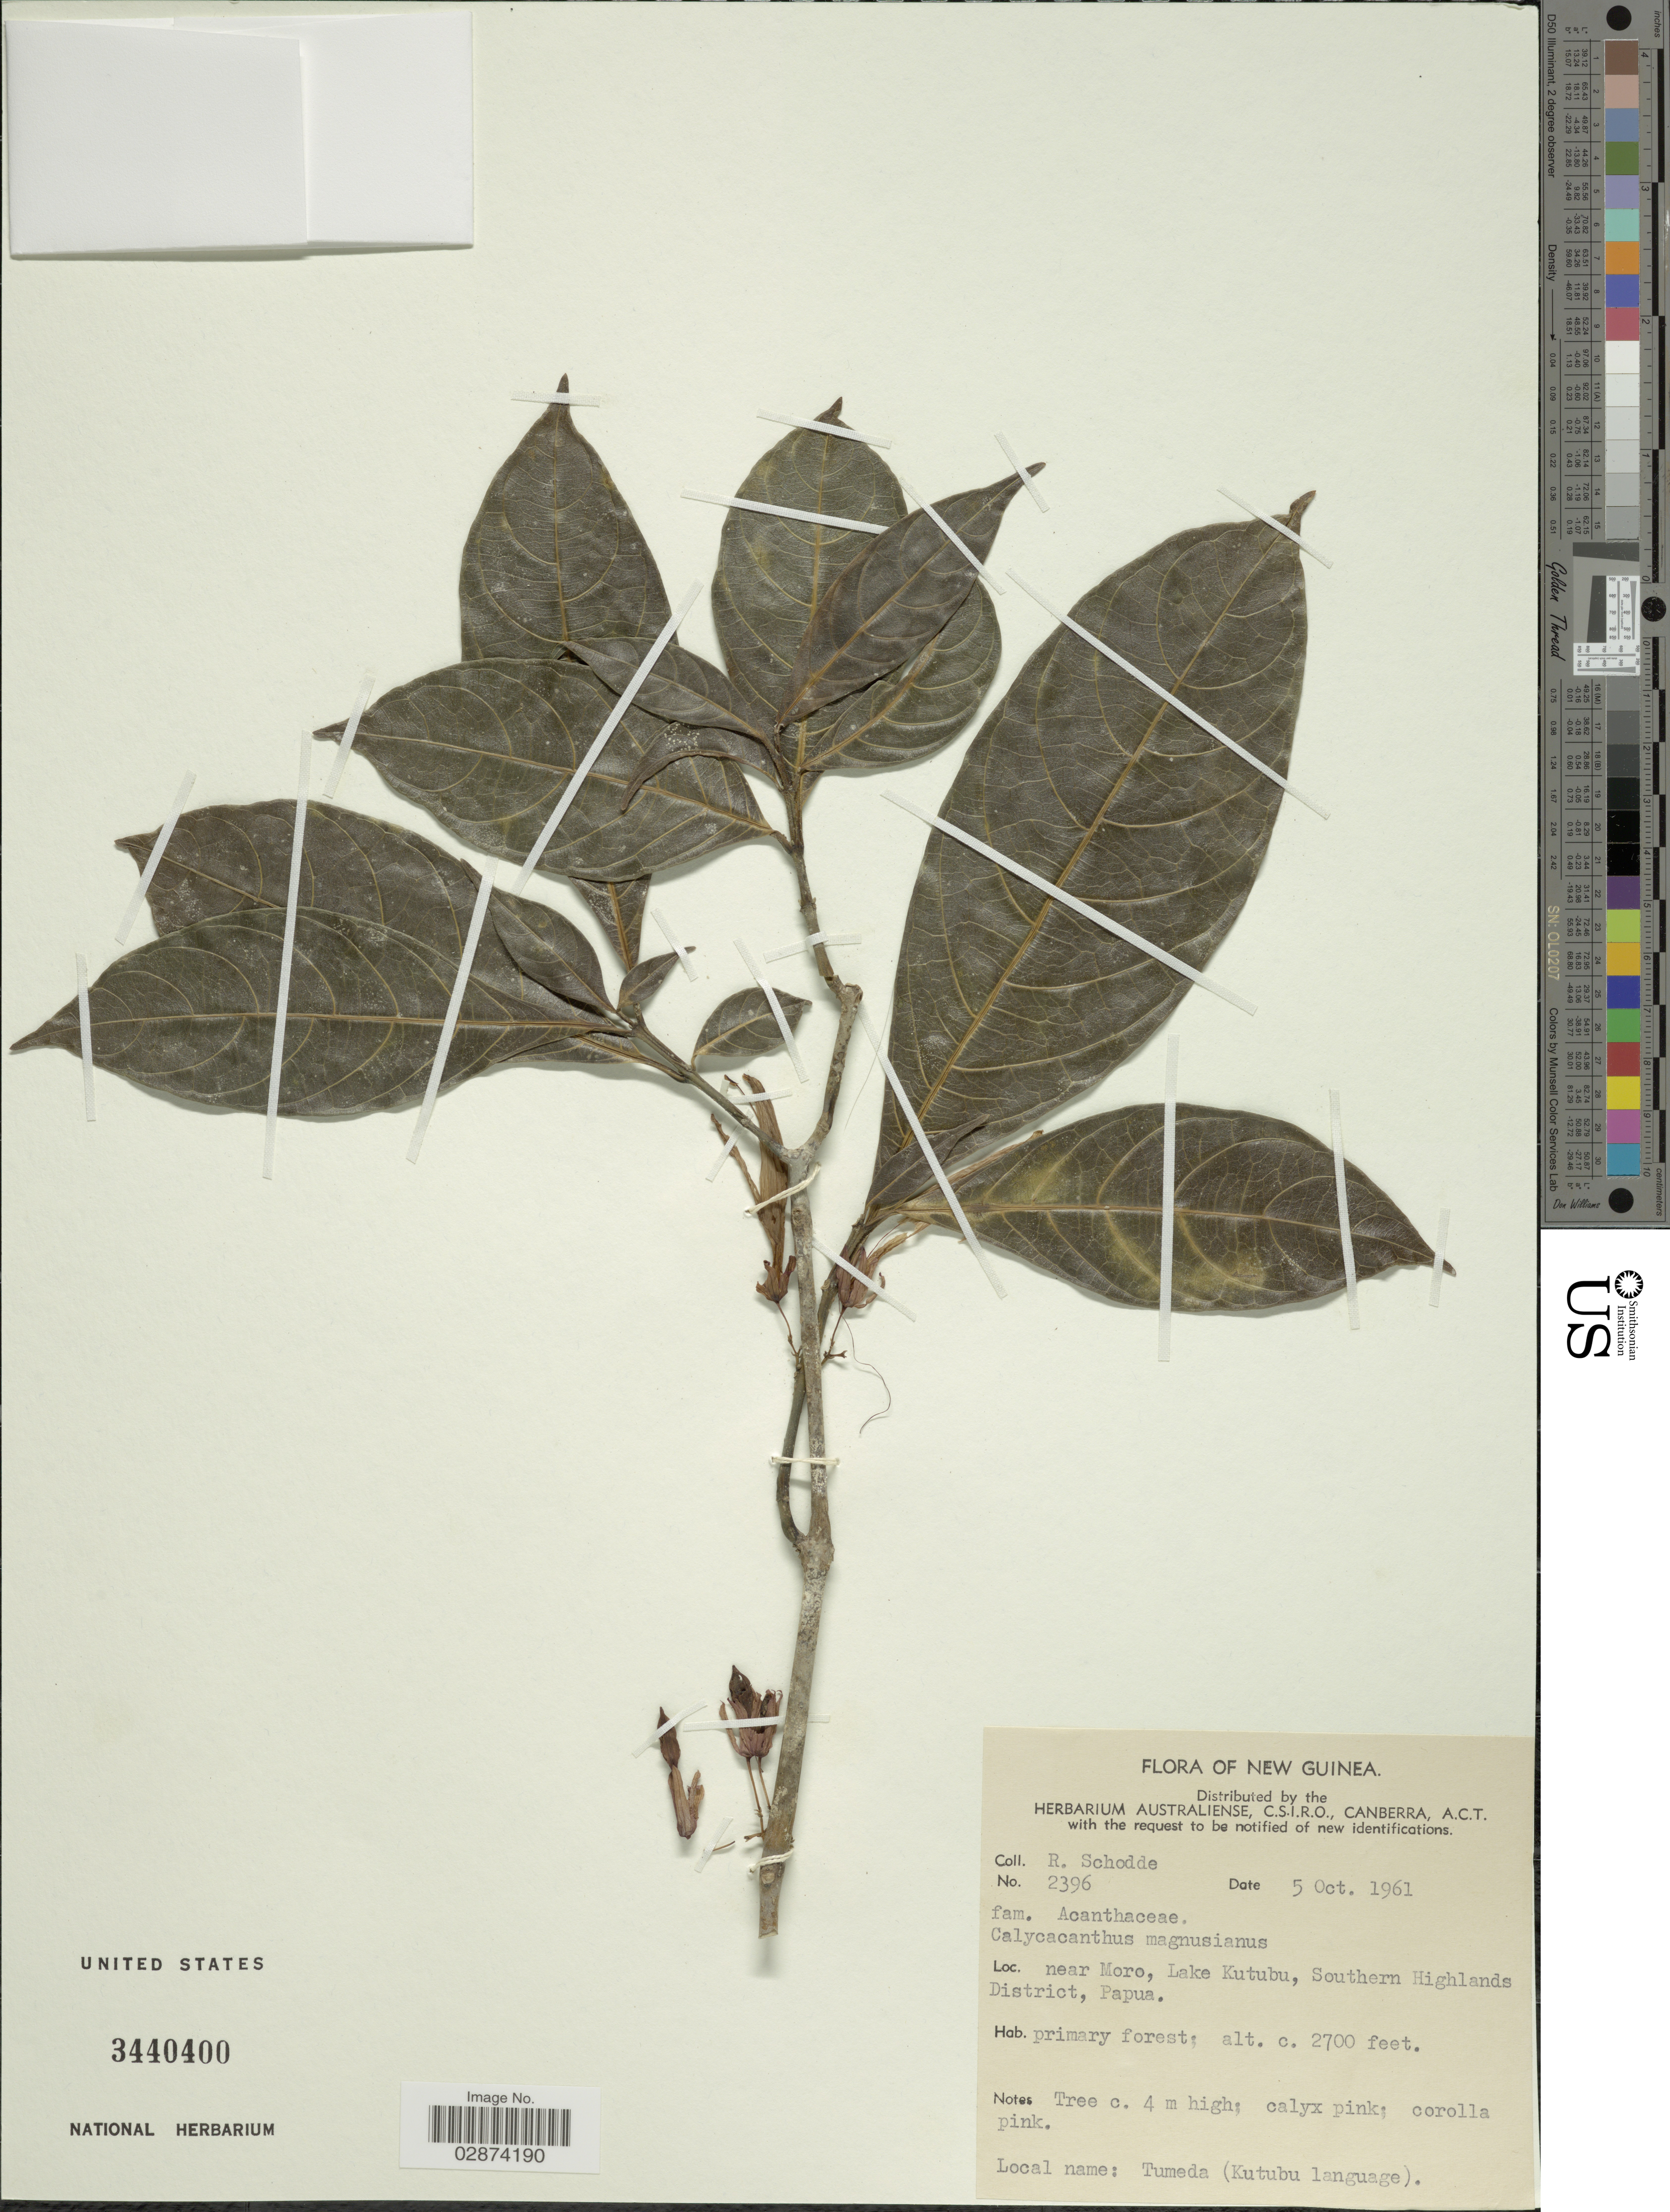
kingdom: Plantae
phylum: Tracheophyta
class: Magnoliopsida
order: Lamiales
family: Acanthaceae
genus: Calycacanthus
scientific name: Calycacanthus magnusianus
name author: K. Schum.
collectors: R. Schodde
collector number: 2396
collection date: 1961-10-05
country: Papua New Guinea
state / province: Southern Highlands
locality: New Guinea. Near Moro, Lake Kutubu, Southern Highlands District, Papua.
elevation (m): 823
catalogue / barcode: US 3440400